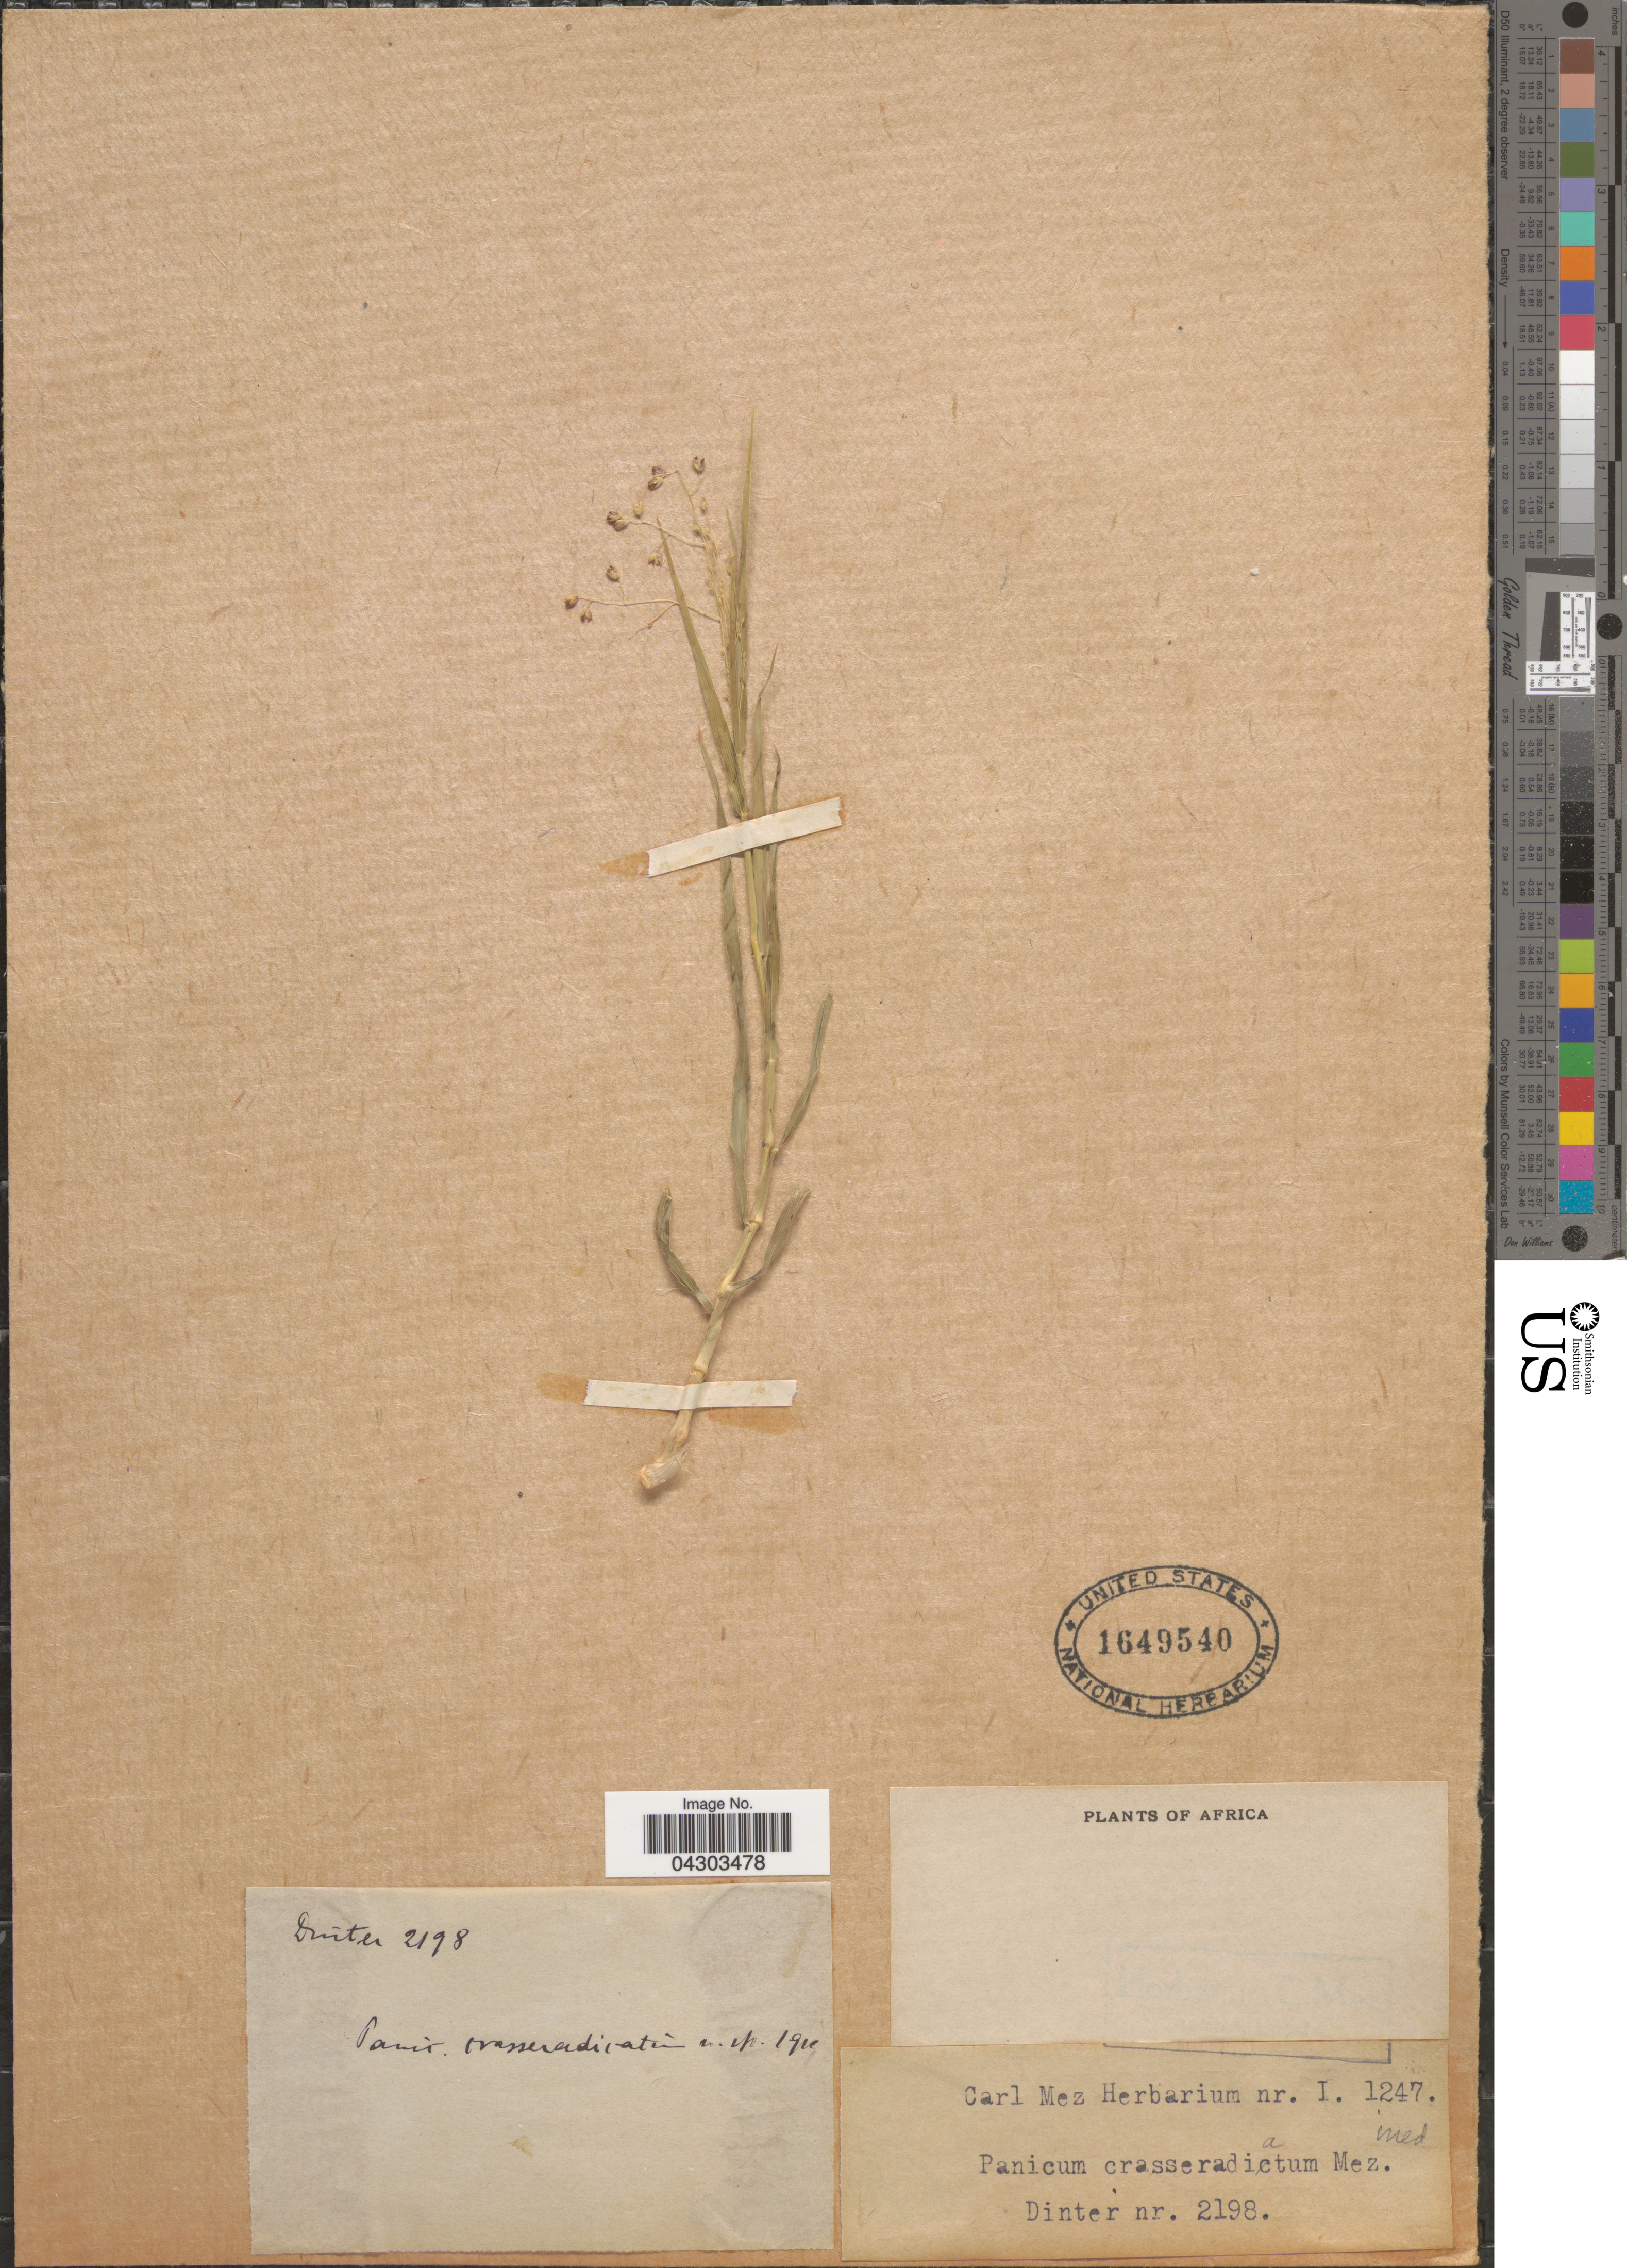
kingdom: Plantae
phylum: Tracheophyta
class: Liliopsida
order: Poales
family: Poaceae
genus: Panicum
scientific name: Panicum coloratum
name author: L.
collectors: Dinter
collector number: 2198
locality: Africa.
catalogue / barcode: US 1649540